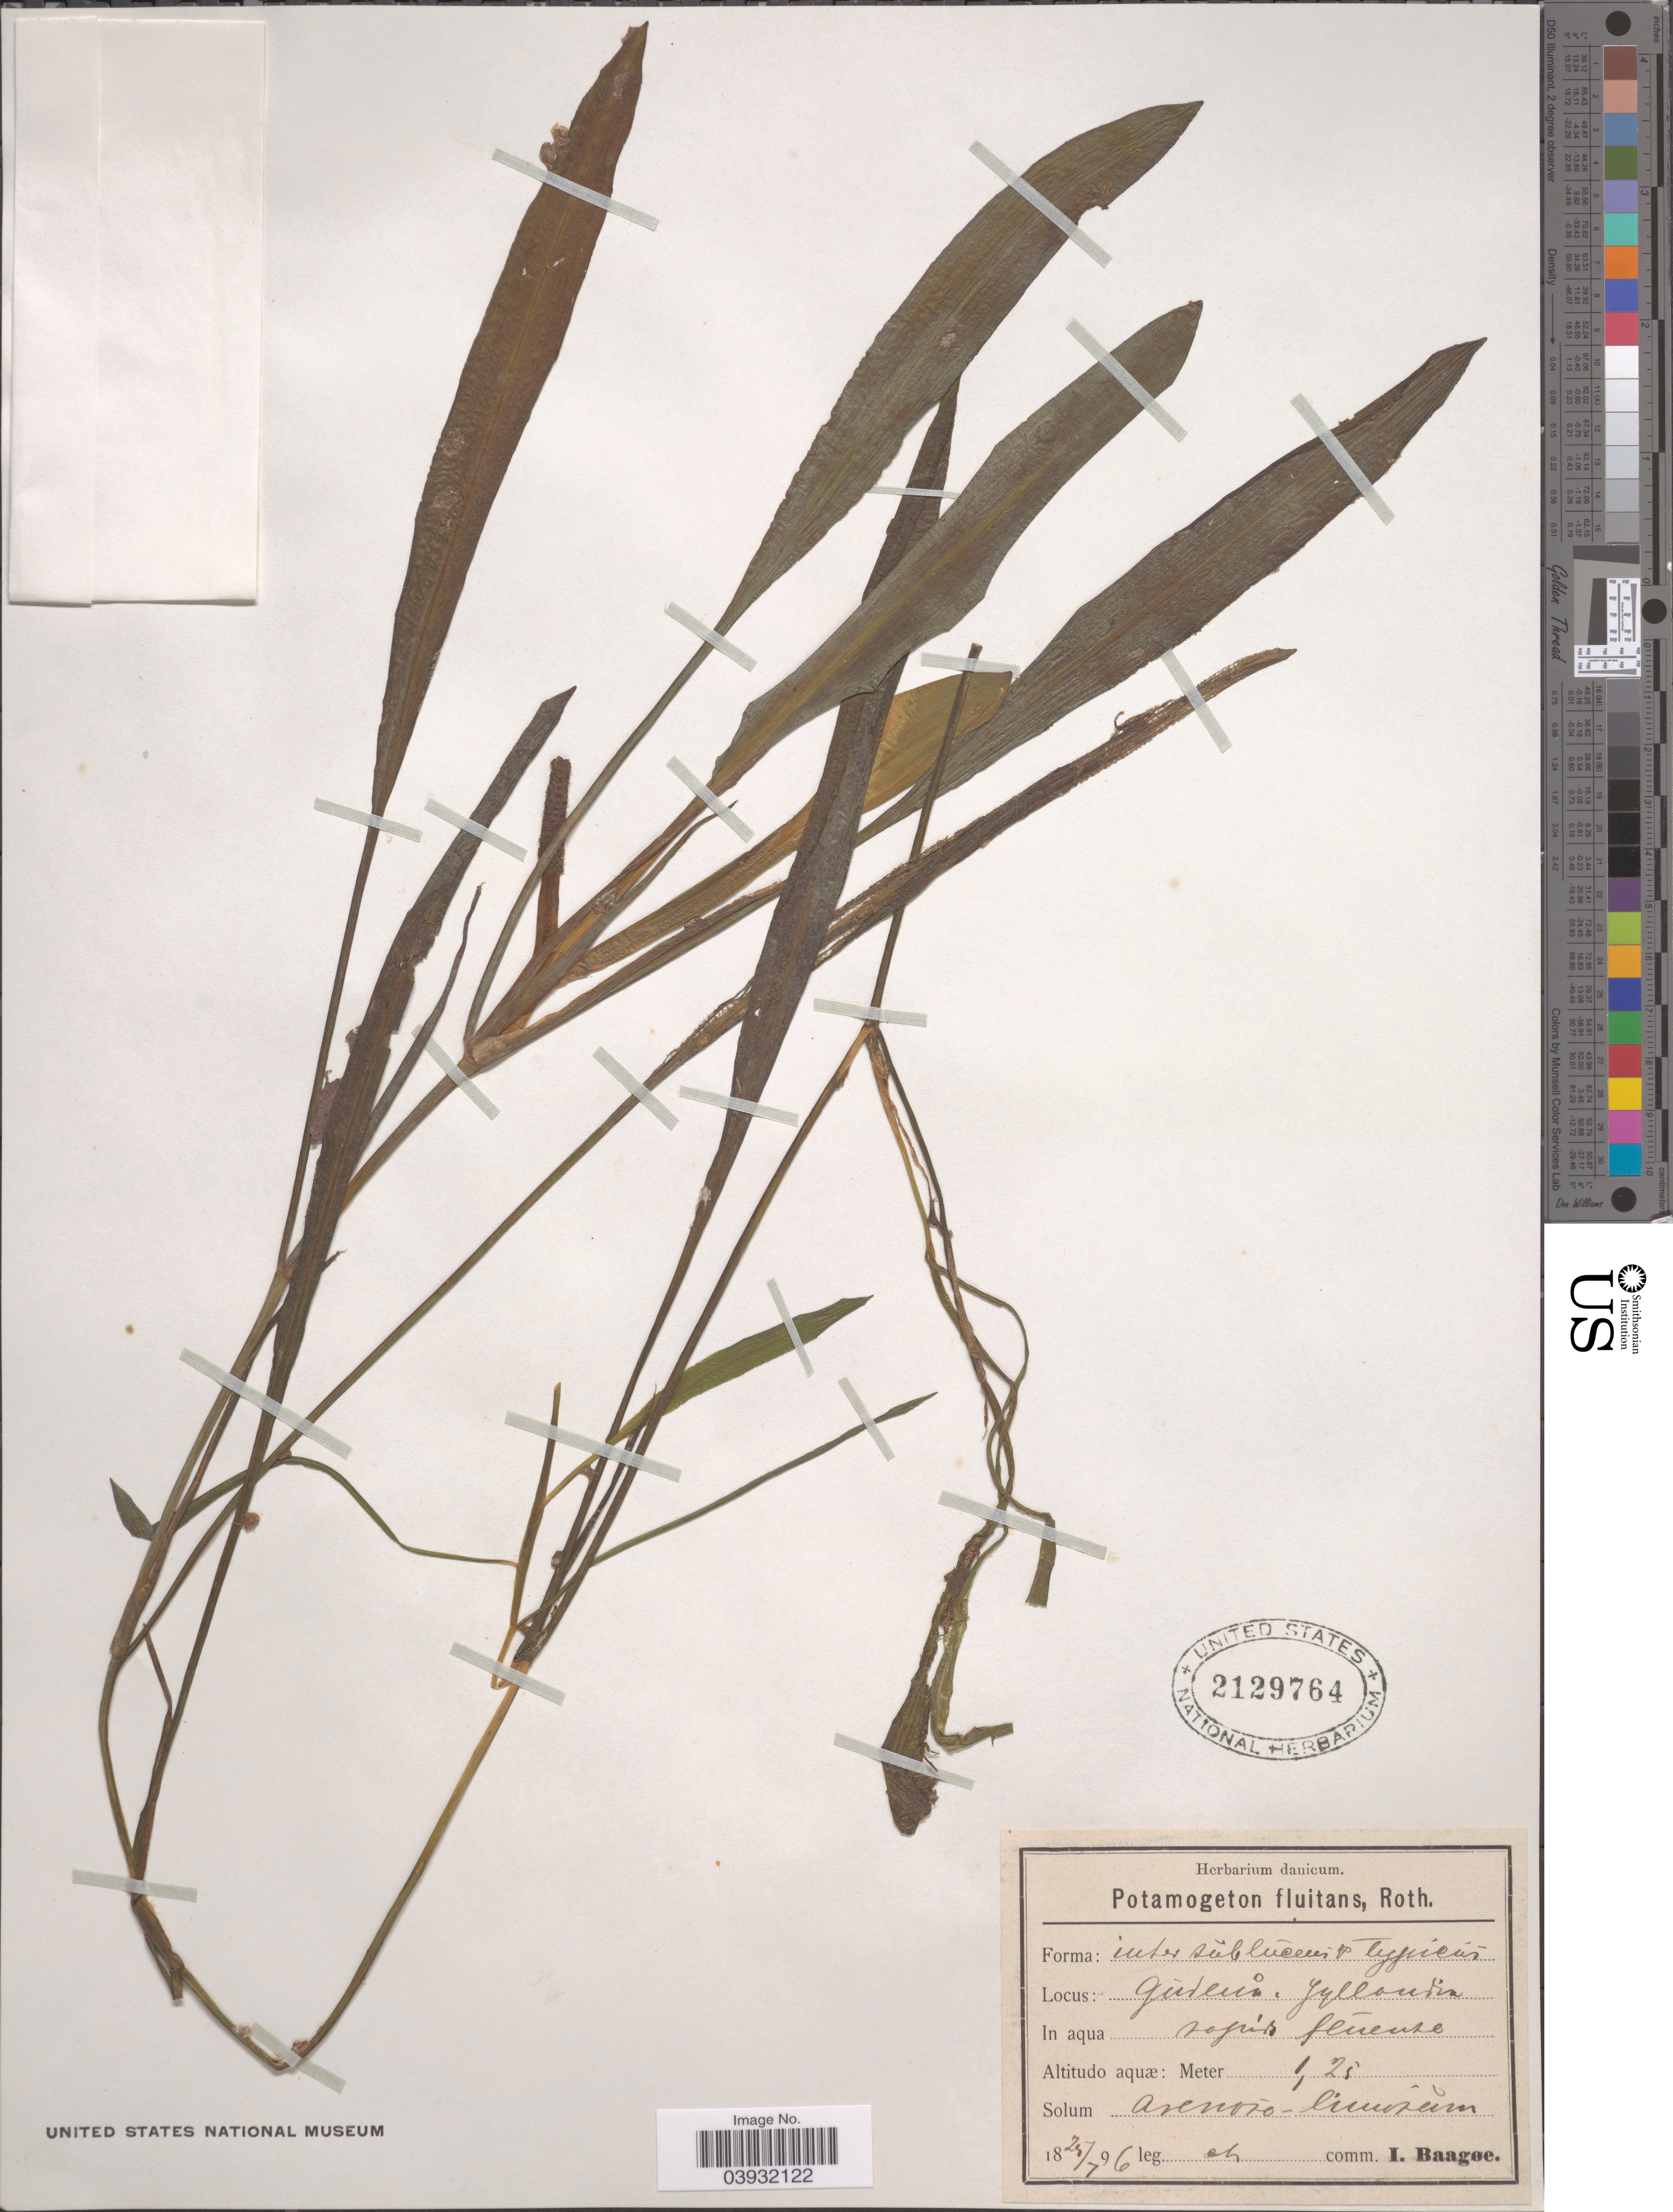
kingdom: Plantae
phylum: Tracheophyta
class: Liliopsida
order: Alismatales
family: Potamogetonaceae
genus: Potamogeton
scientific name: Potamogeton fluitans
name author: Roth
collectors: I. Baagøe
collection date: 1896-07-29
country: Denmark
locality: Gudenå, Jyllandia.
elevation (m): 1.25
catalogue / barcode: US 2129764